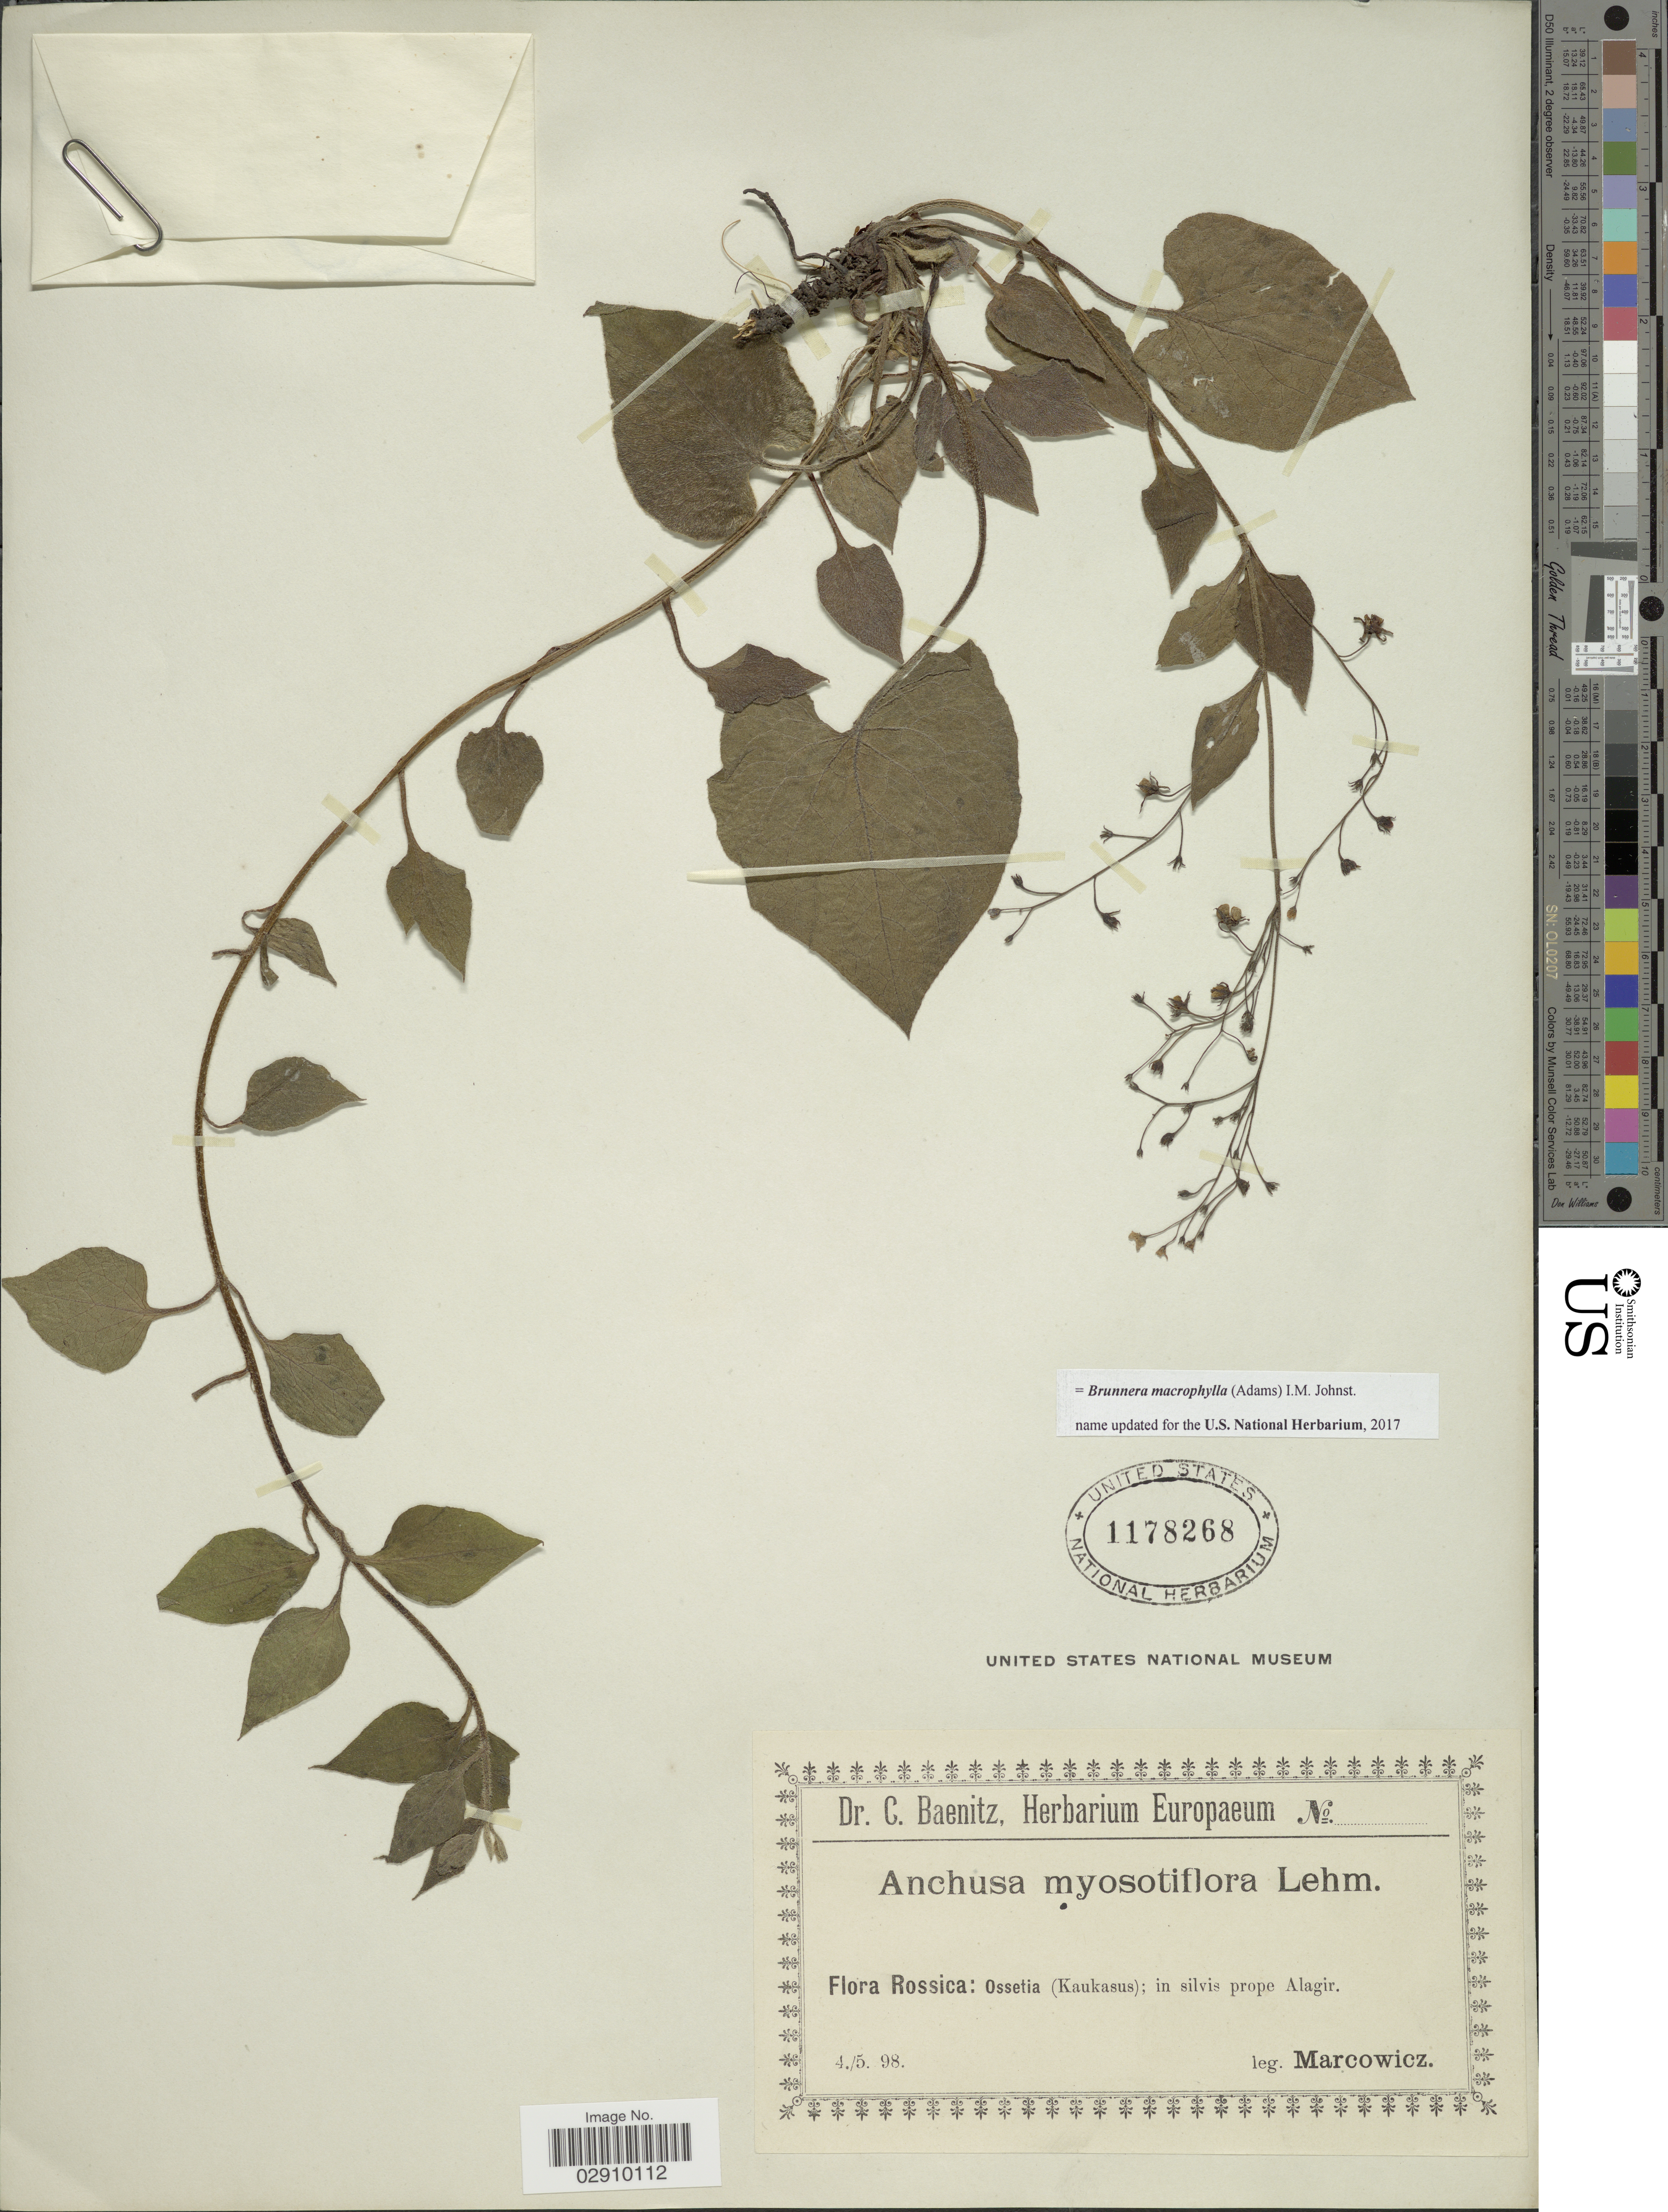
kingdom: Plantae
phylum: Tracheophyta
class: Magnoliopsida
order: Boraginales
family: Boraginaceae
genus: Brunnera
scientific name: Brunnera macrophylla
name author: (Adams) I.M. Johnst.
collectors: Marcowicz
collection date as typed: Transcribed d/m/y: 4/5/98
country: Russian Federation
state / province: Severo-Osetiya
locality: Rossica: Ossetia (Kaukasus); in silvis prope Alagir.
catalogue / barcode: US 1178268